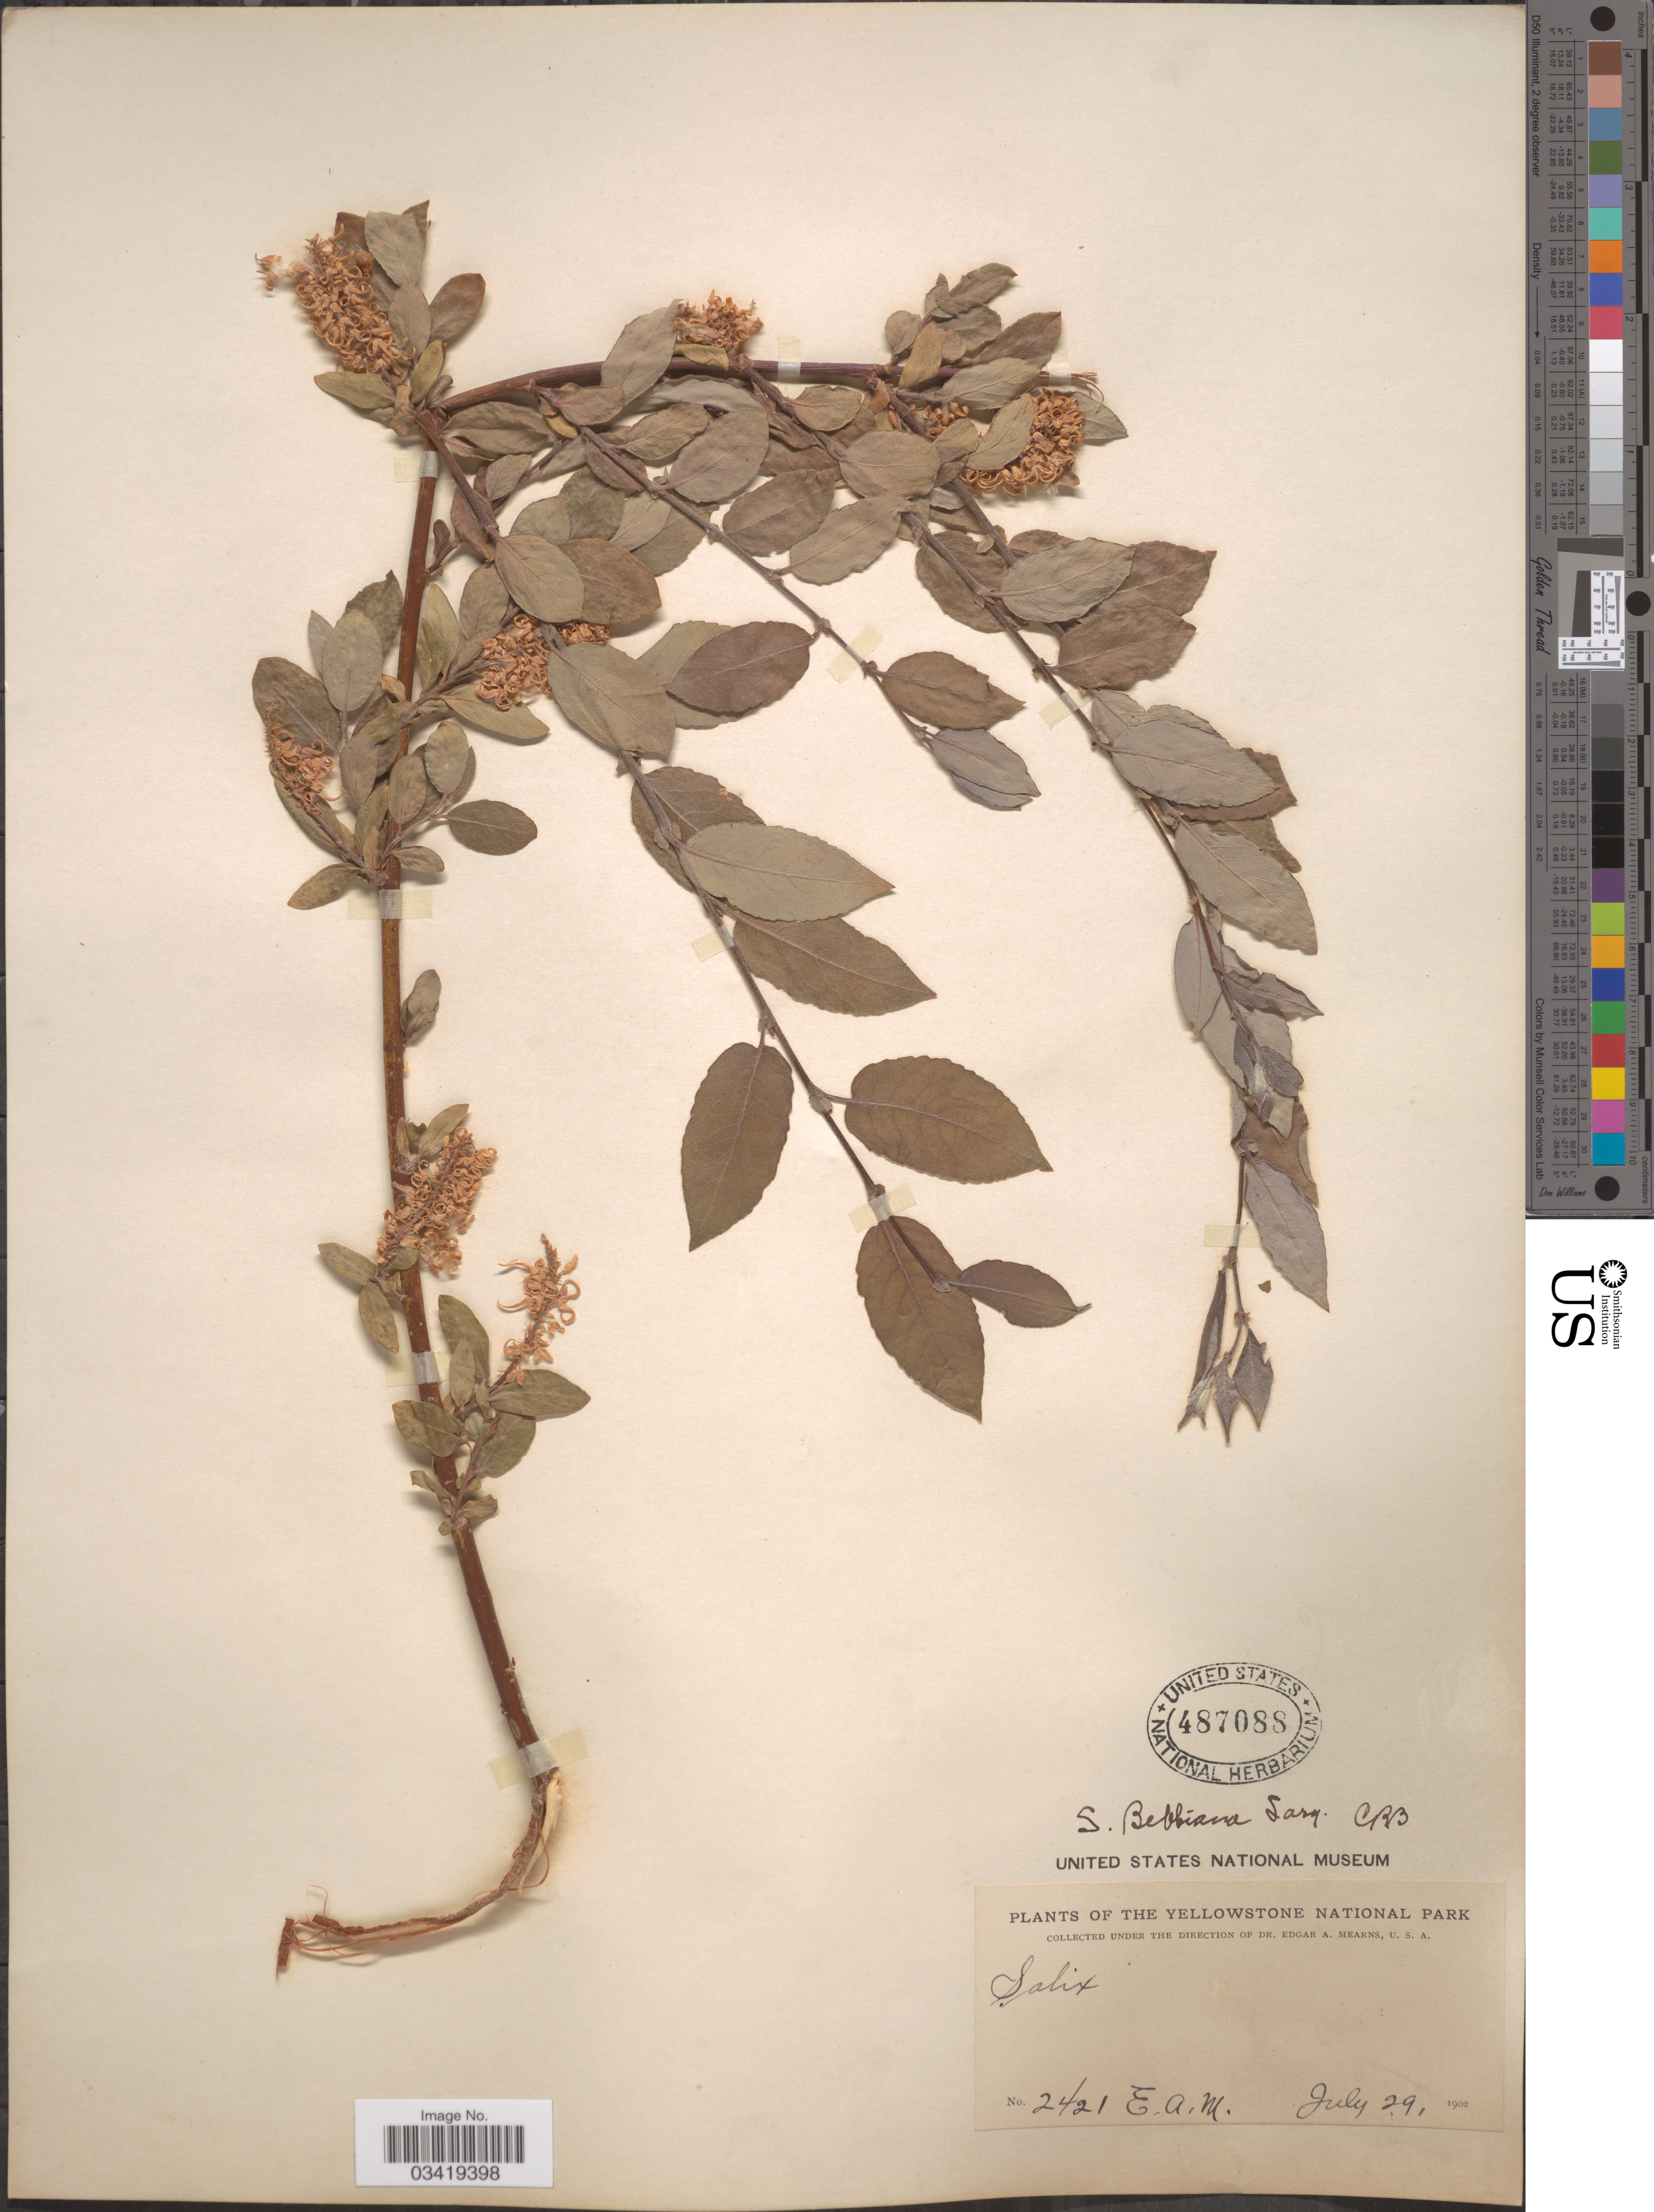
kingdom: Plantae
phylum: Tracheophyta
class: Magnoliopsida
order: Malpighiales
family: Salicaceae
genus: Salix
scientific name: Salix bebbiana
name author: Sarg.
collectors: E. A. Mearns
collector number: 2421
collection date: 1902-07-29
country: United States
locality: The Yellowstone National Park.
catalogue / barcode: US 487088